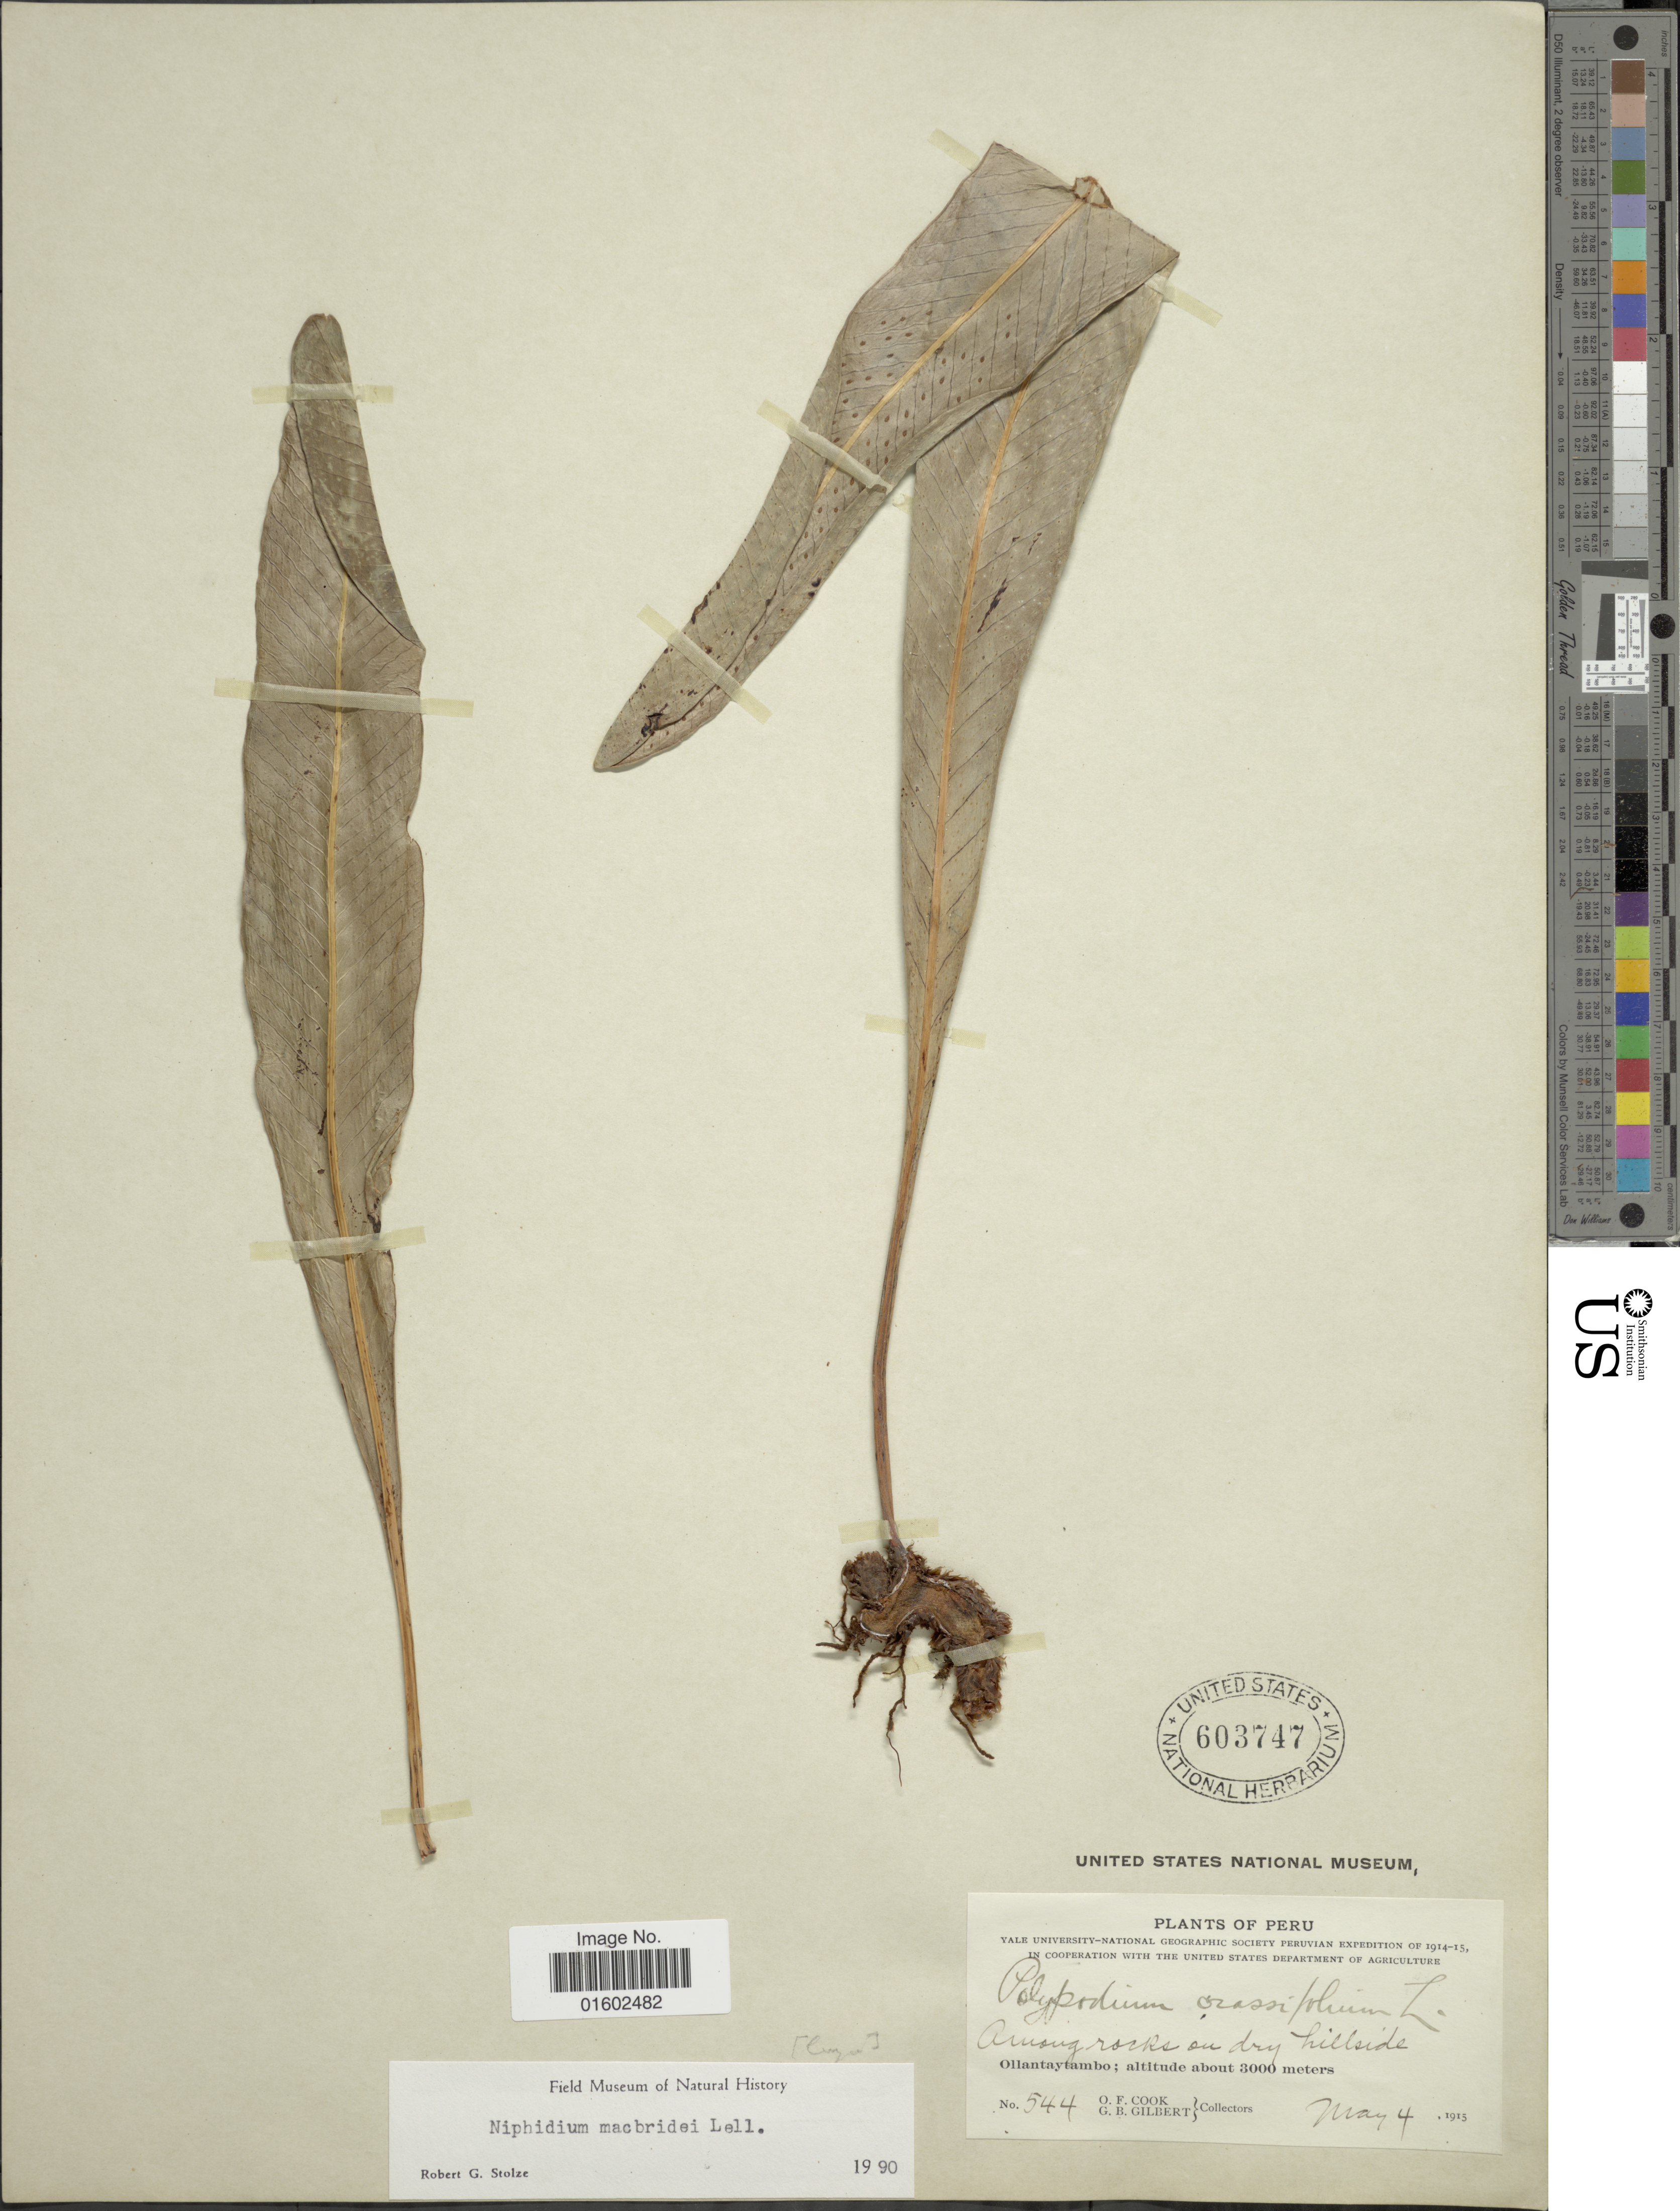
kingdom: Plantae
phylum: Tracheophyta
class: Polypodiopsida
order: Polypodiales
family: Polypodiaceae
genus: Niphidium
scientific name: Niphidium macbridei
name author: Lellinger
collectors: O. F. Cook & G. B. Gilbert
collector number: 544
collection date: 1915-05-04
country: Peru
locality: Ollantaytambo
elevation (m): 3000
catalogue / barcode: US 603747